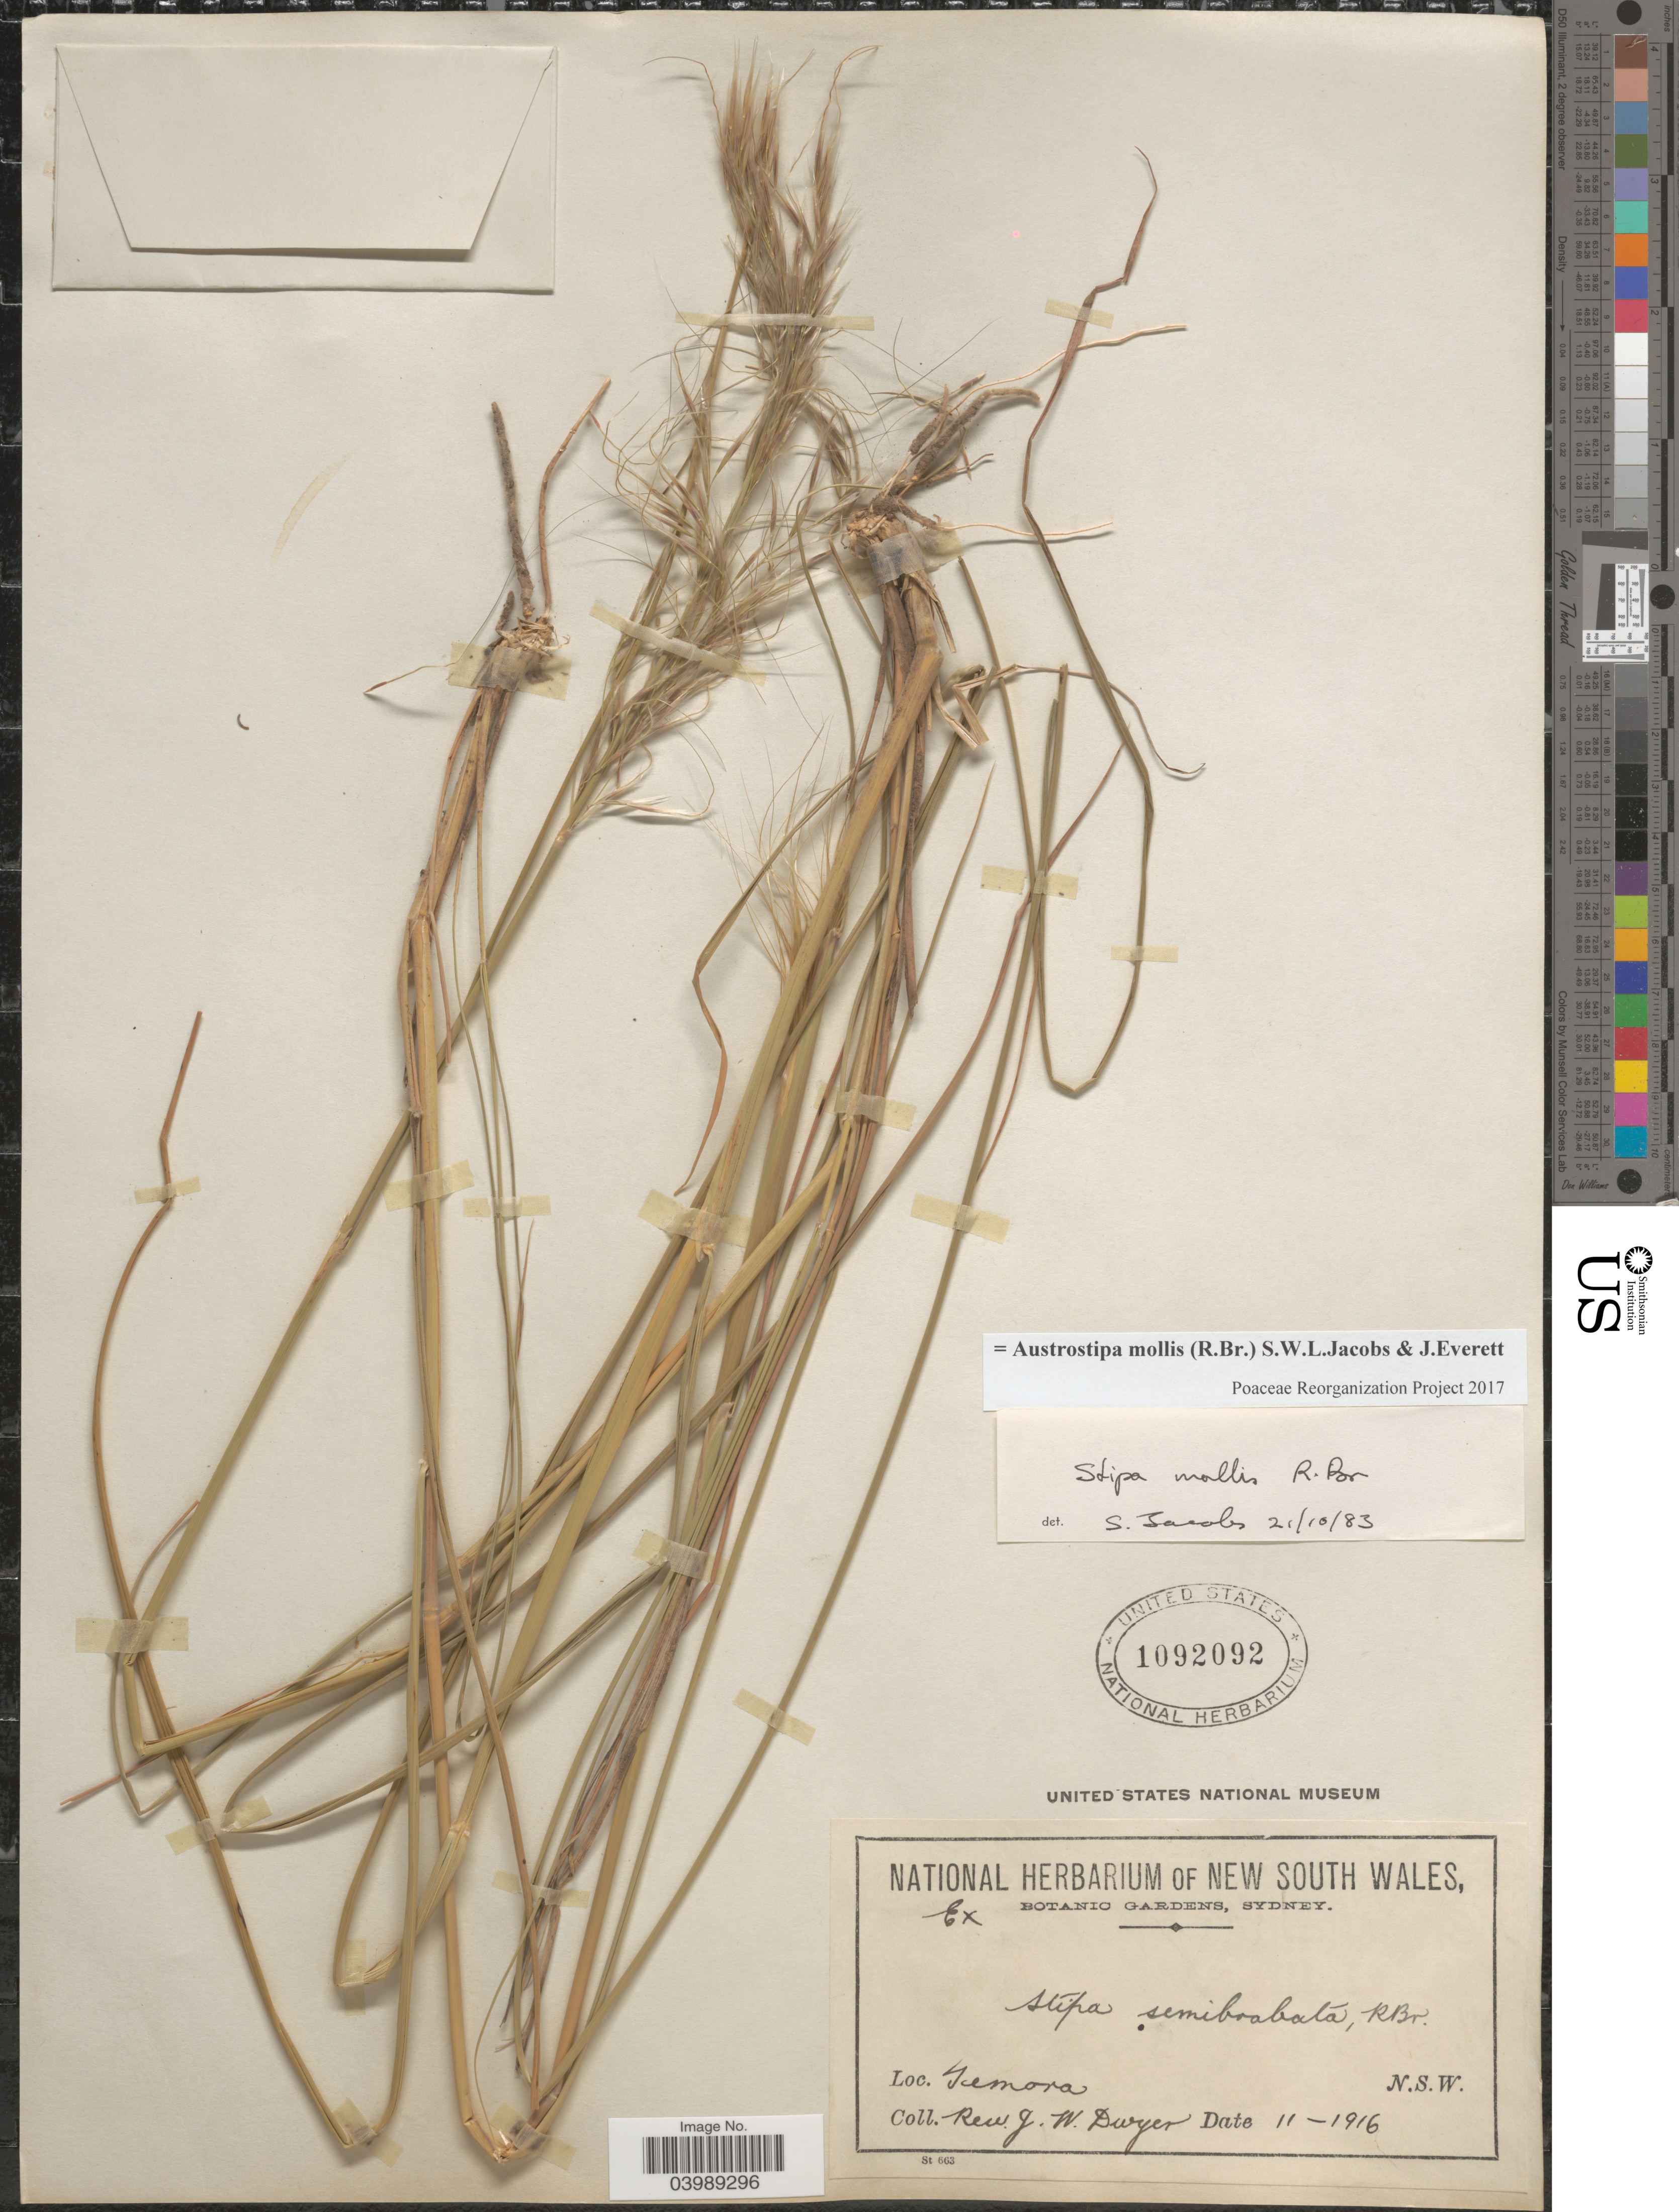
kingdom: Plantae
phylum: Tracheophyta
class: Liliopsida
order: Poales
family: Poaceae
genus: Austrostipa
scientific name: Austrostipa mollis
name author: (R. Br.) S.W.L. Jacobs & J. Everett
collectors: J. Dwyer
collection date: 1916-11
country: Australia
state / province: New South Wales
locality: Temora.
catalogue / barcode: US 1092092